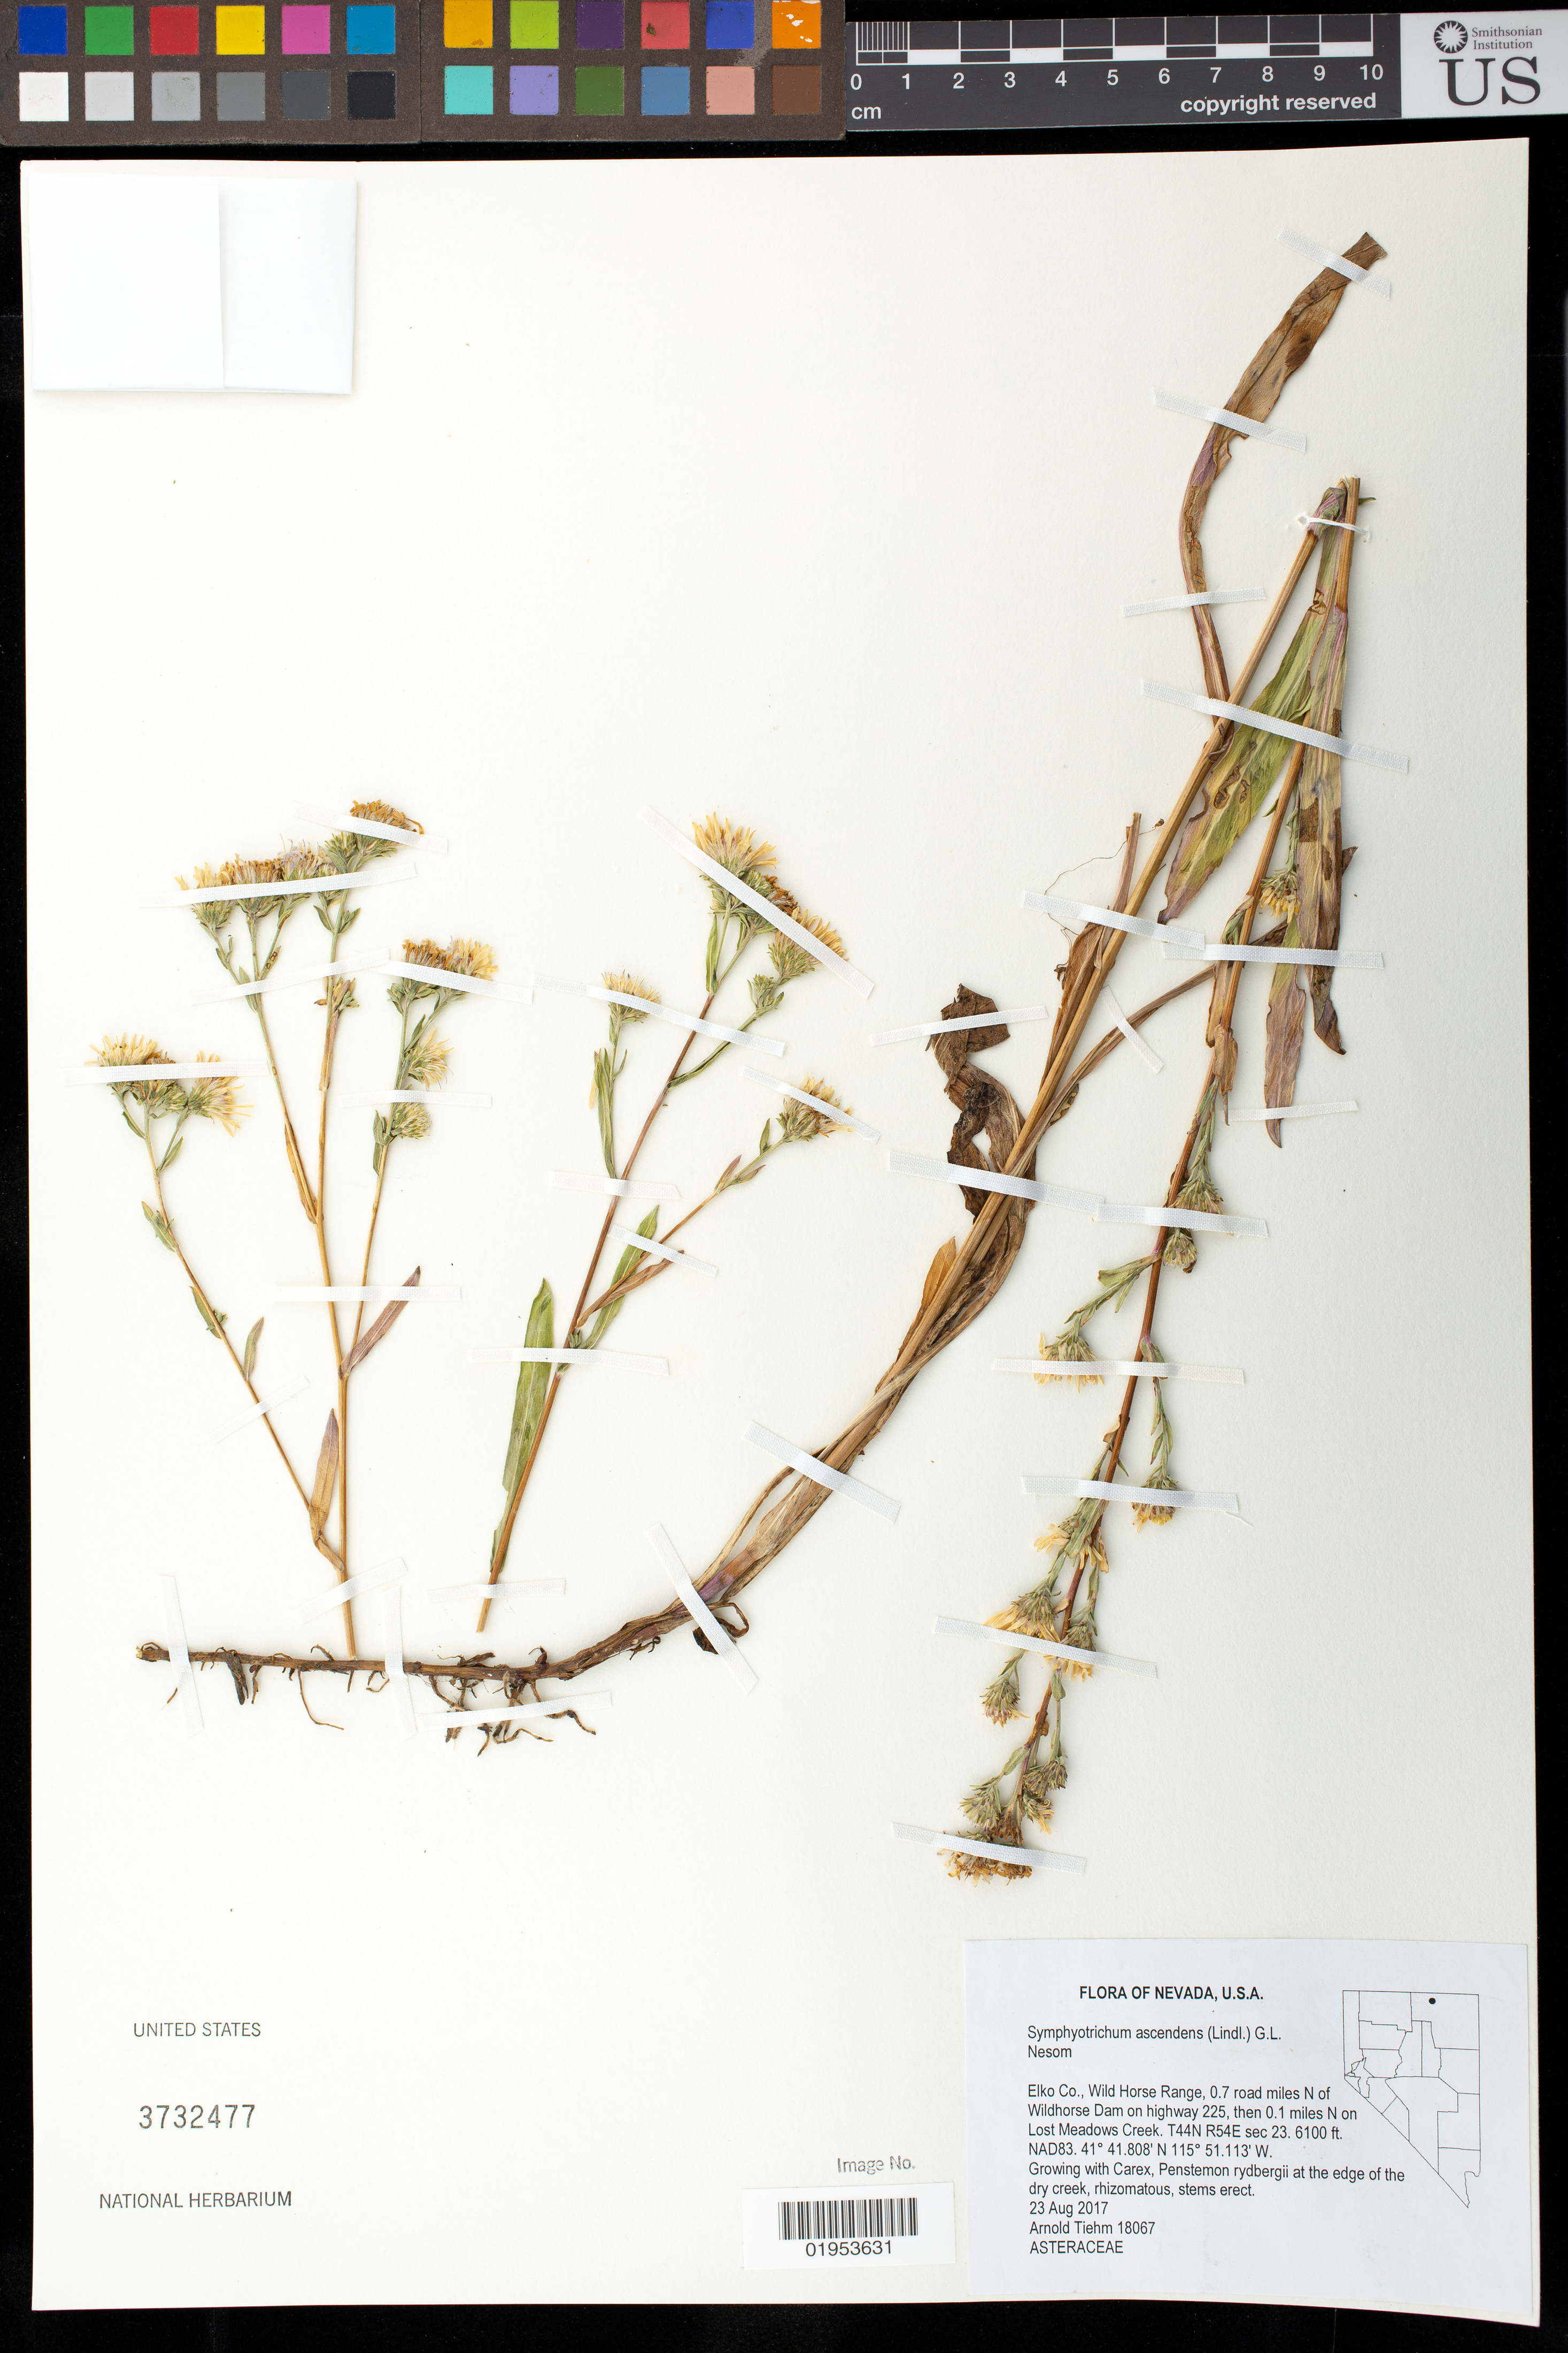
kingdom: Plantae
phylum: Tracheophyta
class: Magnoliopsida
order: Asterales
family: Asteraceae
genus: Symphyotrichum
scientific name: Symphyotrichum ascendens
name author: (Lindl.) G.L. Nesom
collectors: A. Tiehm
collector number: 18067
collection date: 2017-08-22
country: United States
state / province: Nevada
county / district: Elko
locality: Wild Horse Range, 0.7 road miles N of Wildhorse Dam on hwy. 225, then 0.1 miles N on Lost Meadows Creek.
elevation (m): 1859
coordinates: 41 41.808 N, 115 51.113 W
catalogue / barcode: US 3732477